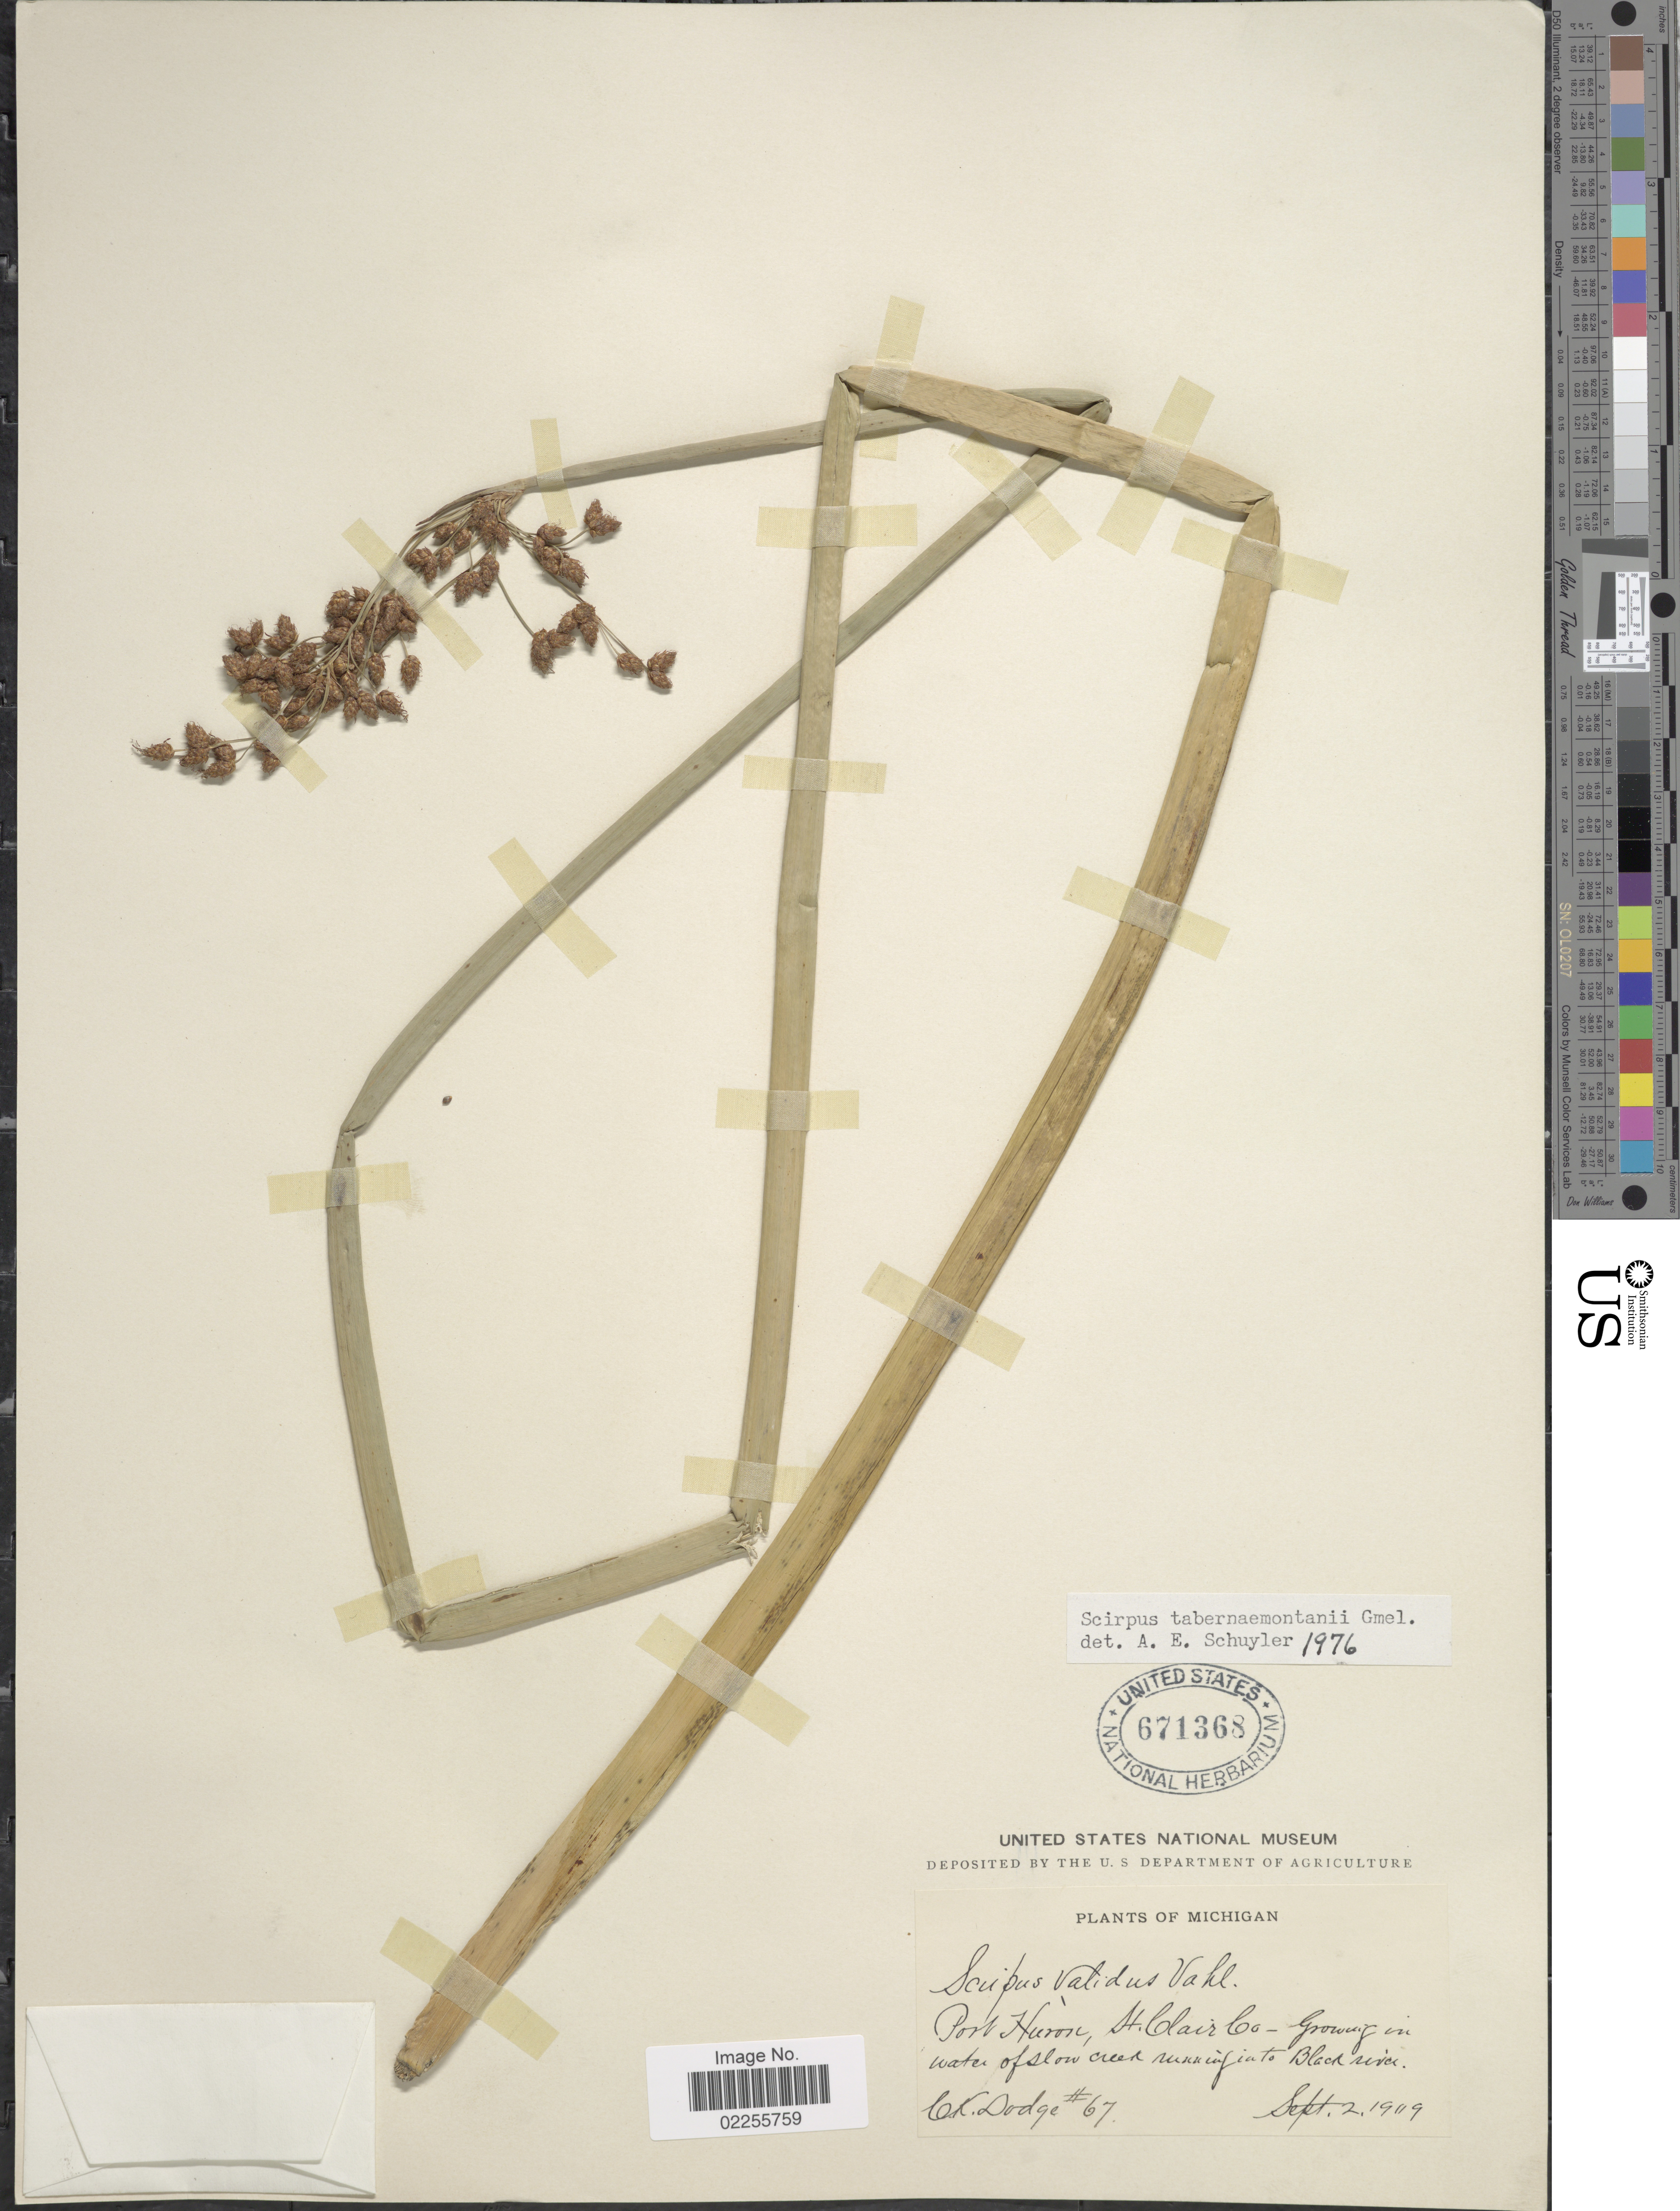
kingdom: Plantae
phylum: Tracheophyta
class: Liliopsida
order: Poales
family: Cyperaceae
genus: Schoenoplectus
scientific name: Schoenoplectus tabernaemontani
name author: (C.C. Gmel.) Palla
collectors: C. Dodge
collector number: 67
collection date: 1909-09-06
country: United States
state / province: Michigan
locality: Port Huron, St. Clair Co. in water of slow creek running into Black river.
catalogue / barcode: US 671368